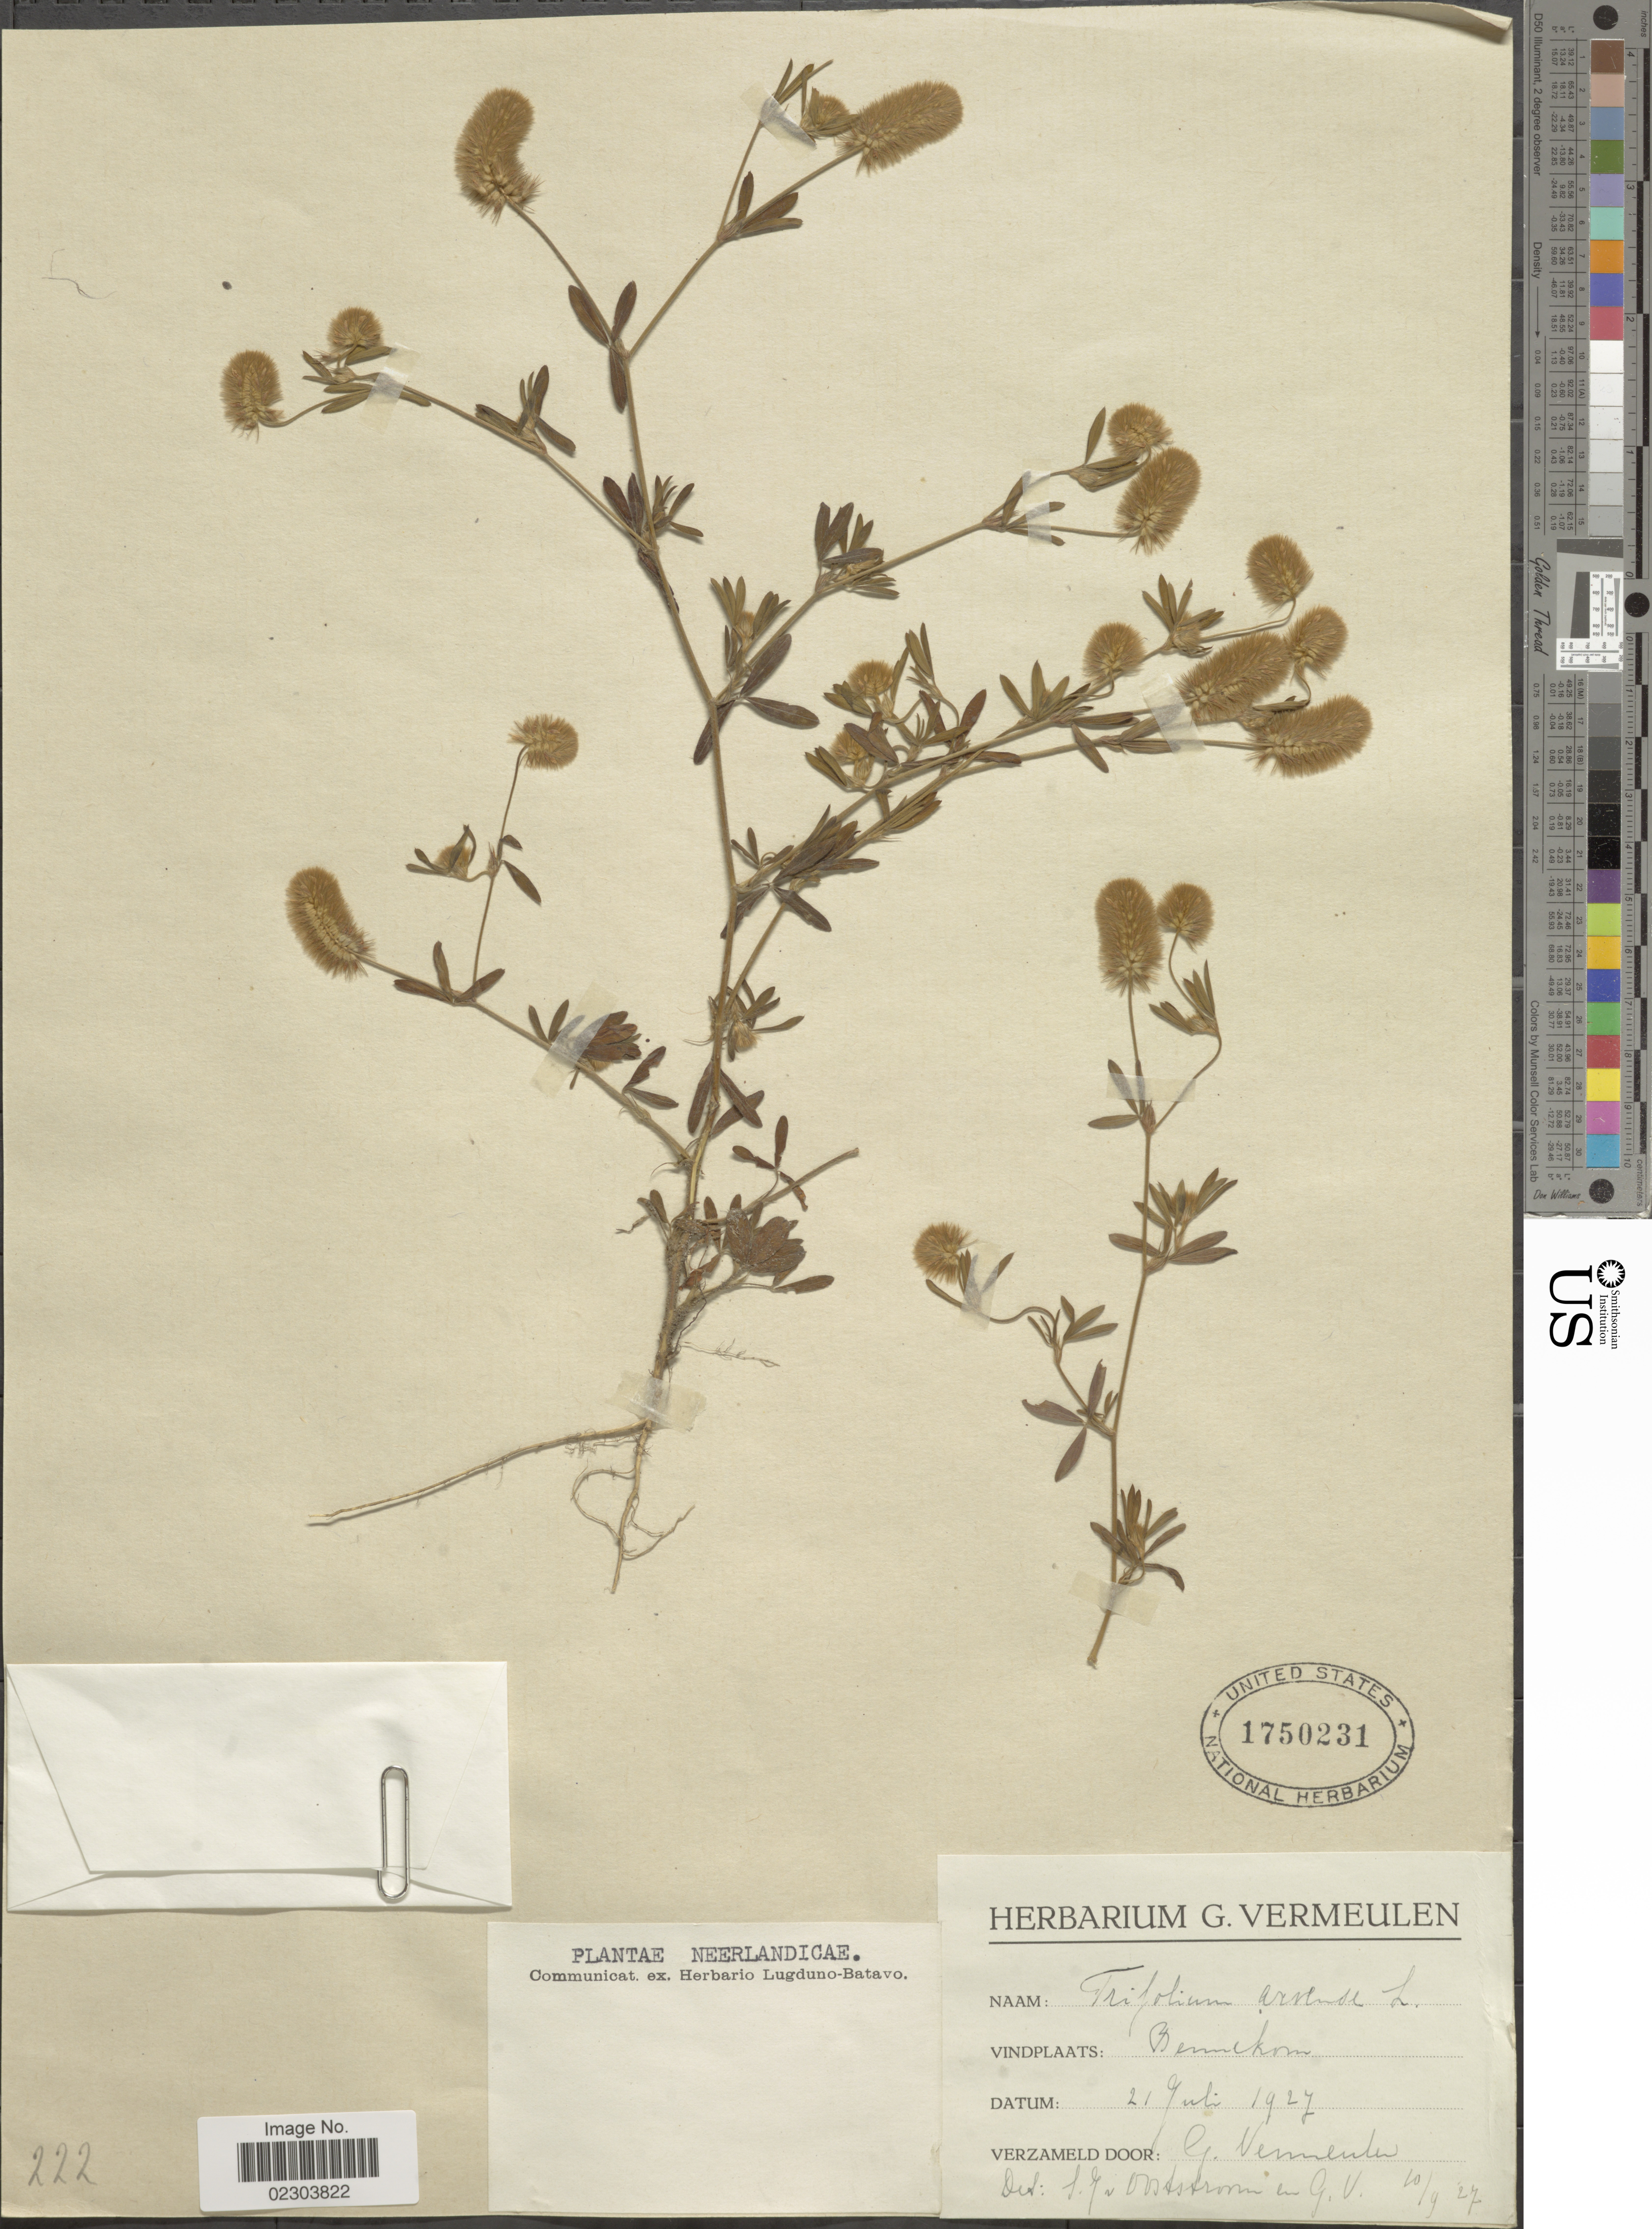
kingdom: Plantae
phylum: Tracheophyta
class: Magnoliopsida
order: Fabales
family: Fabaceae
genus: Trifolium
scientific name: Trifolium arvense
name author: L.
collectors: G. Vermeulen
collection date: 1927-07-21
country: Netherlands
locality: Bennekom.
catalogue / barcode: US 1750231